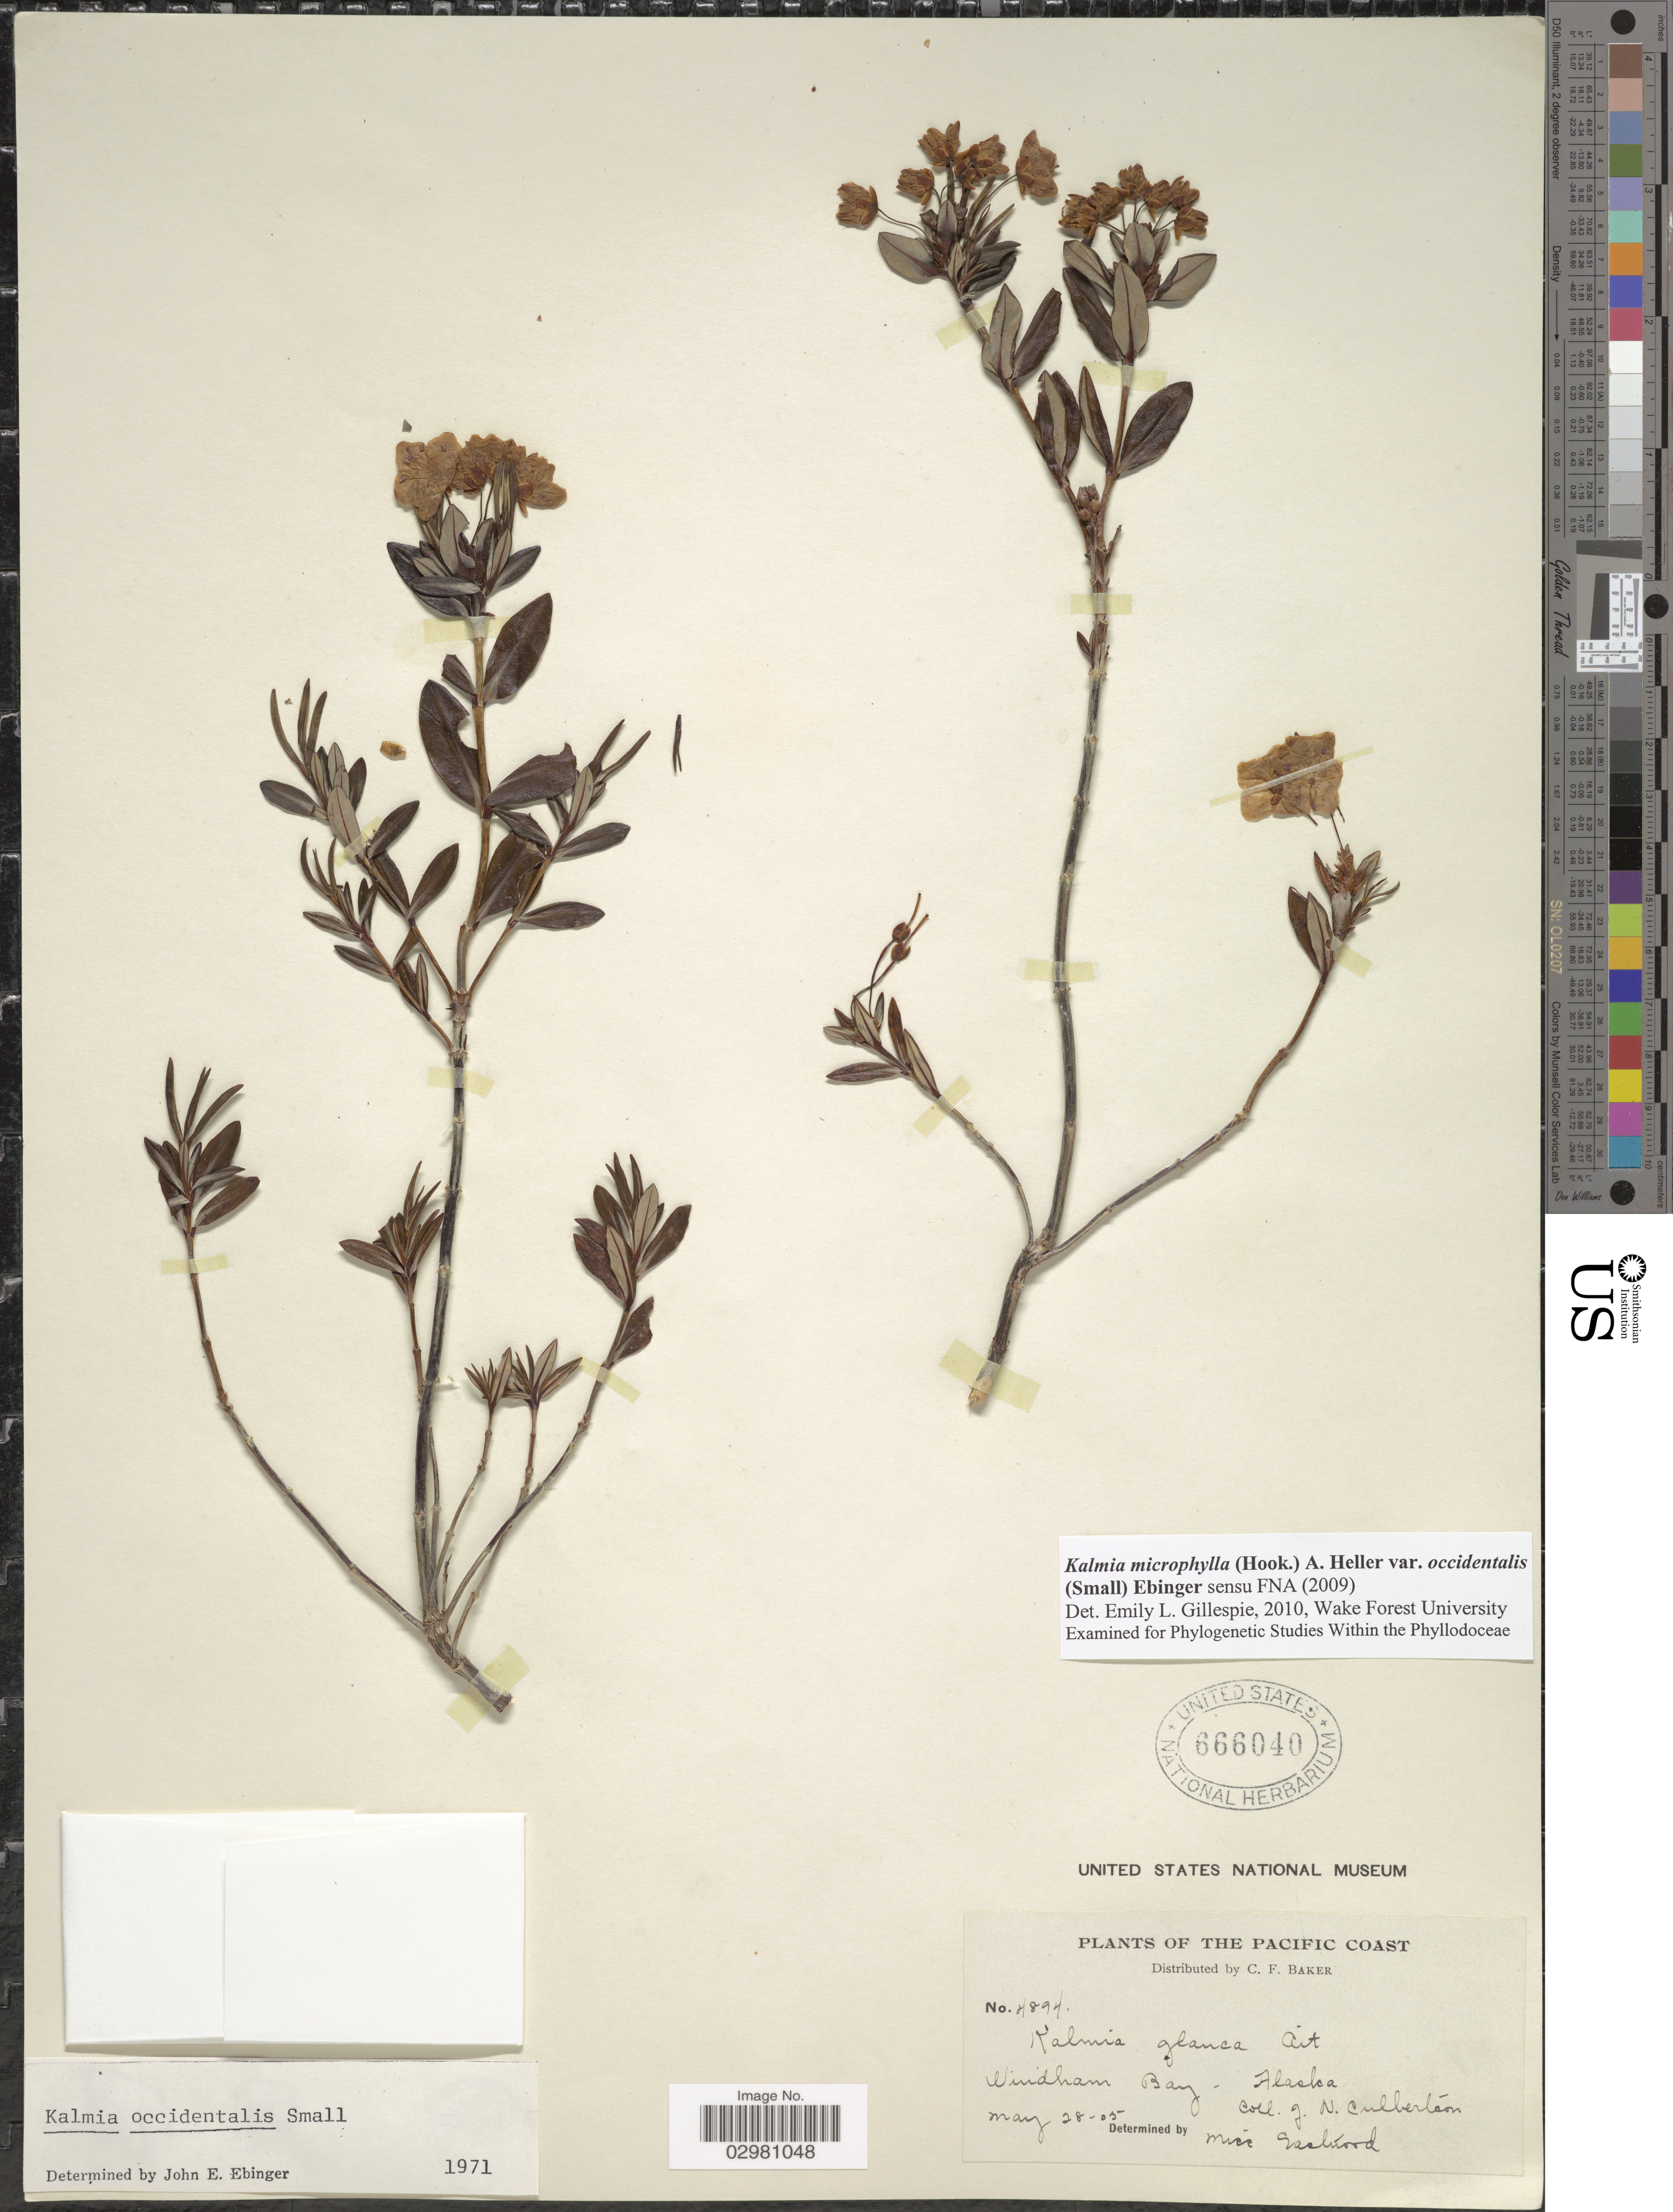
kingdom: Plantae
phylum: Tracheophyta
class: Magnoliopsida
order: Ericales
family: Ericaceae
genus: Kalmia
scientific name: Kalmia microphylla var. occidentalis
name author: (Small) Ebinger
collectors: J. Culbertson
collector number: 4894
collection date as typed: Transcribed d/m/y: 28/5/5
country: United States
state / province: Alaska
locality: Pacific Coast. Windham Bay.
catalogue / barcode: US 666040